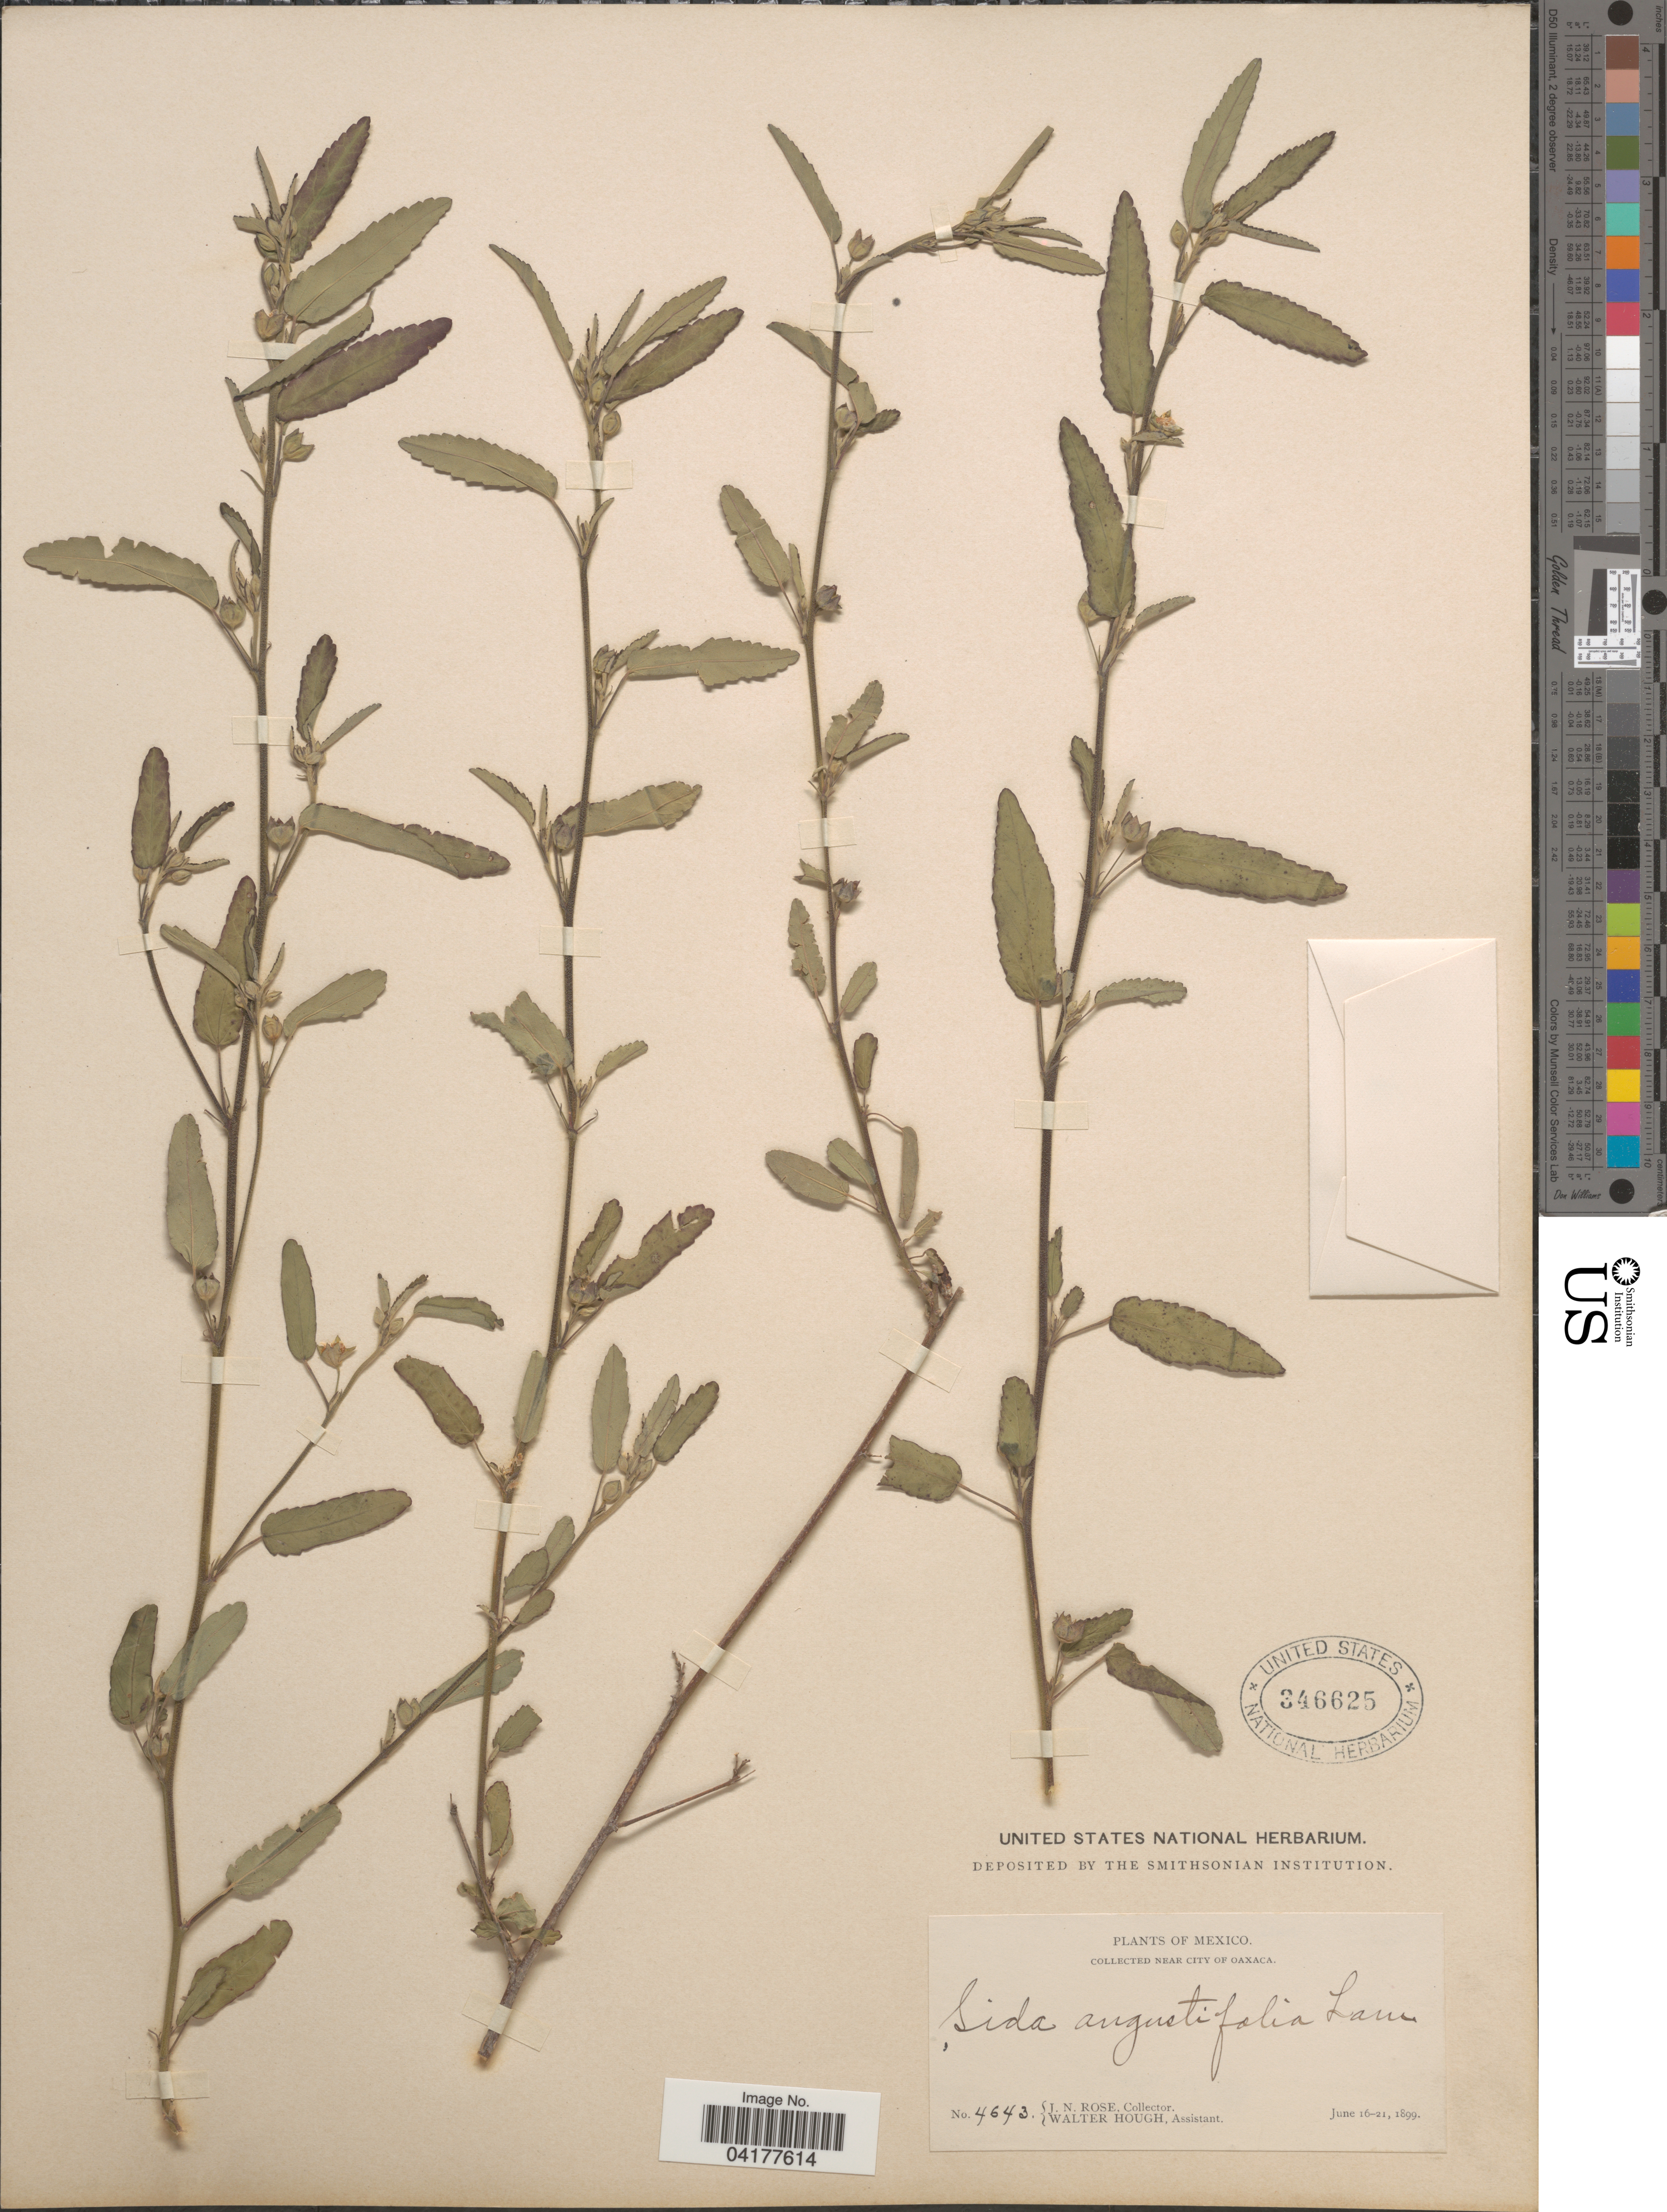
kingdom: Plantae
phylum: Tracheophyta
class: Magnoliopsida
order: Malvales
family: Malvaceae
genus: Sida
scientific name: Sida spinosa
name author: L.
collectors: J. N. Rose & W. Hough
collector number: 4643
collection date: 1899-06-16/1899-06-21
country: Mexico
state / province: Oaxaca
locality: Near city of Oaxaca.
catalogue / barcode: US 346625